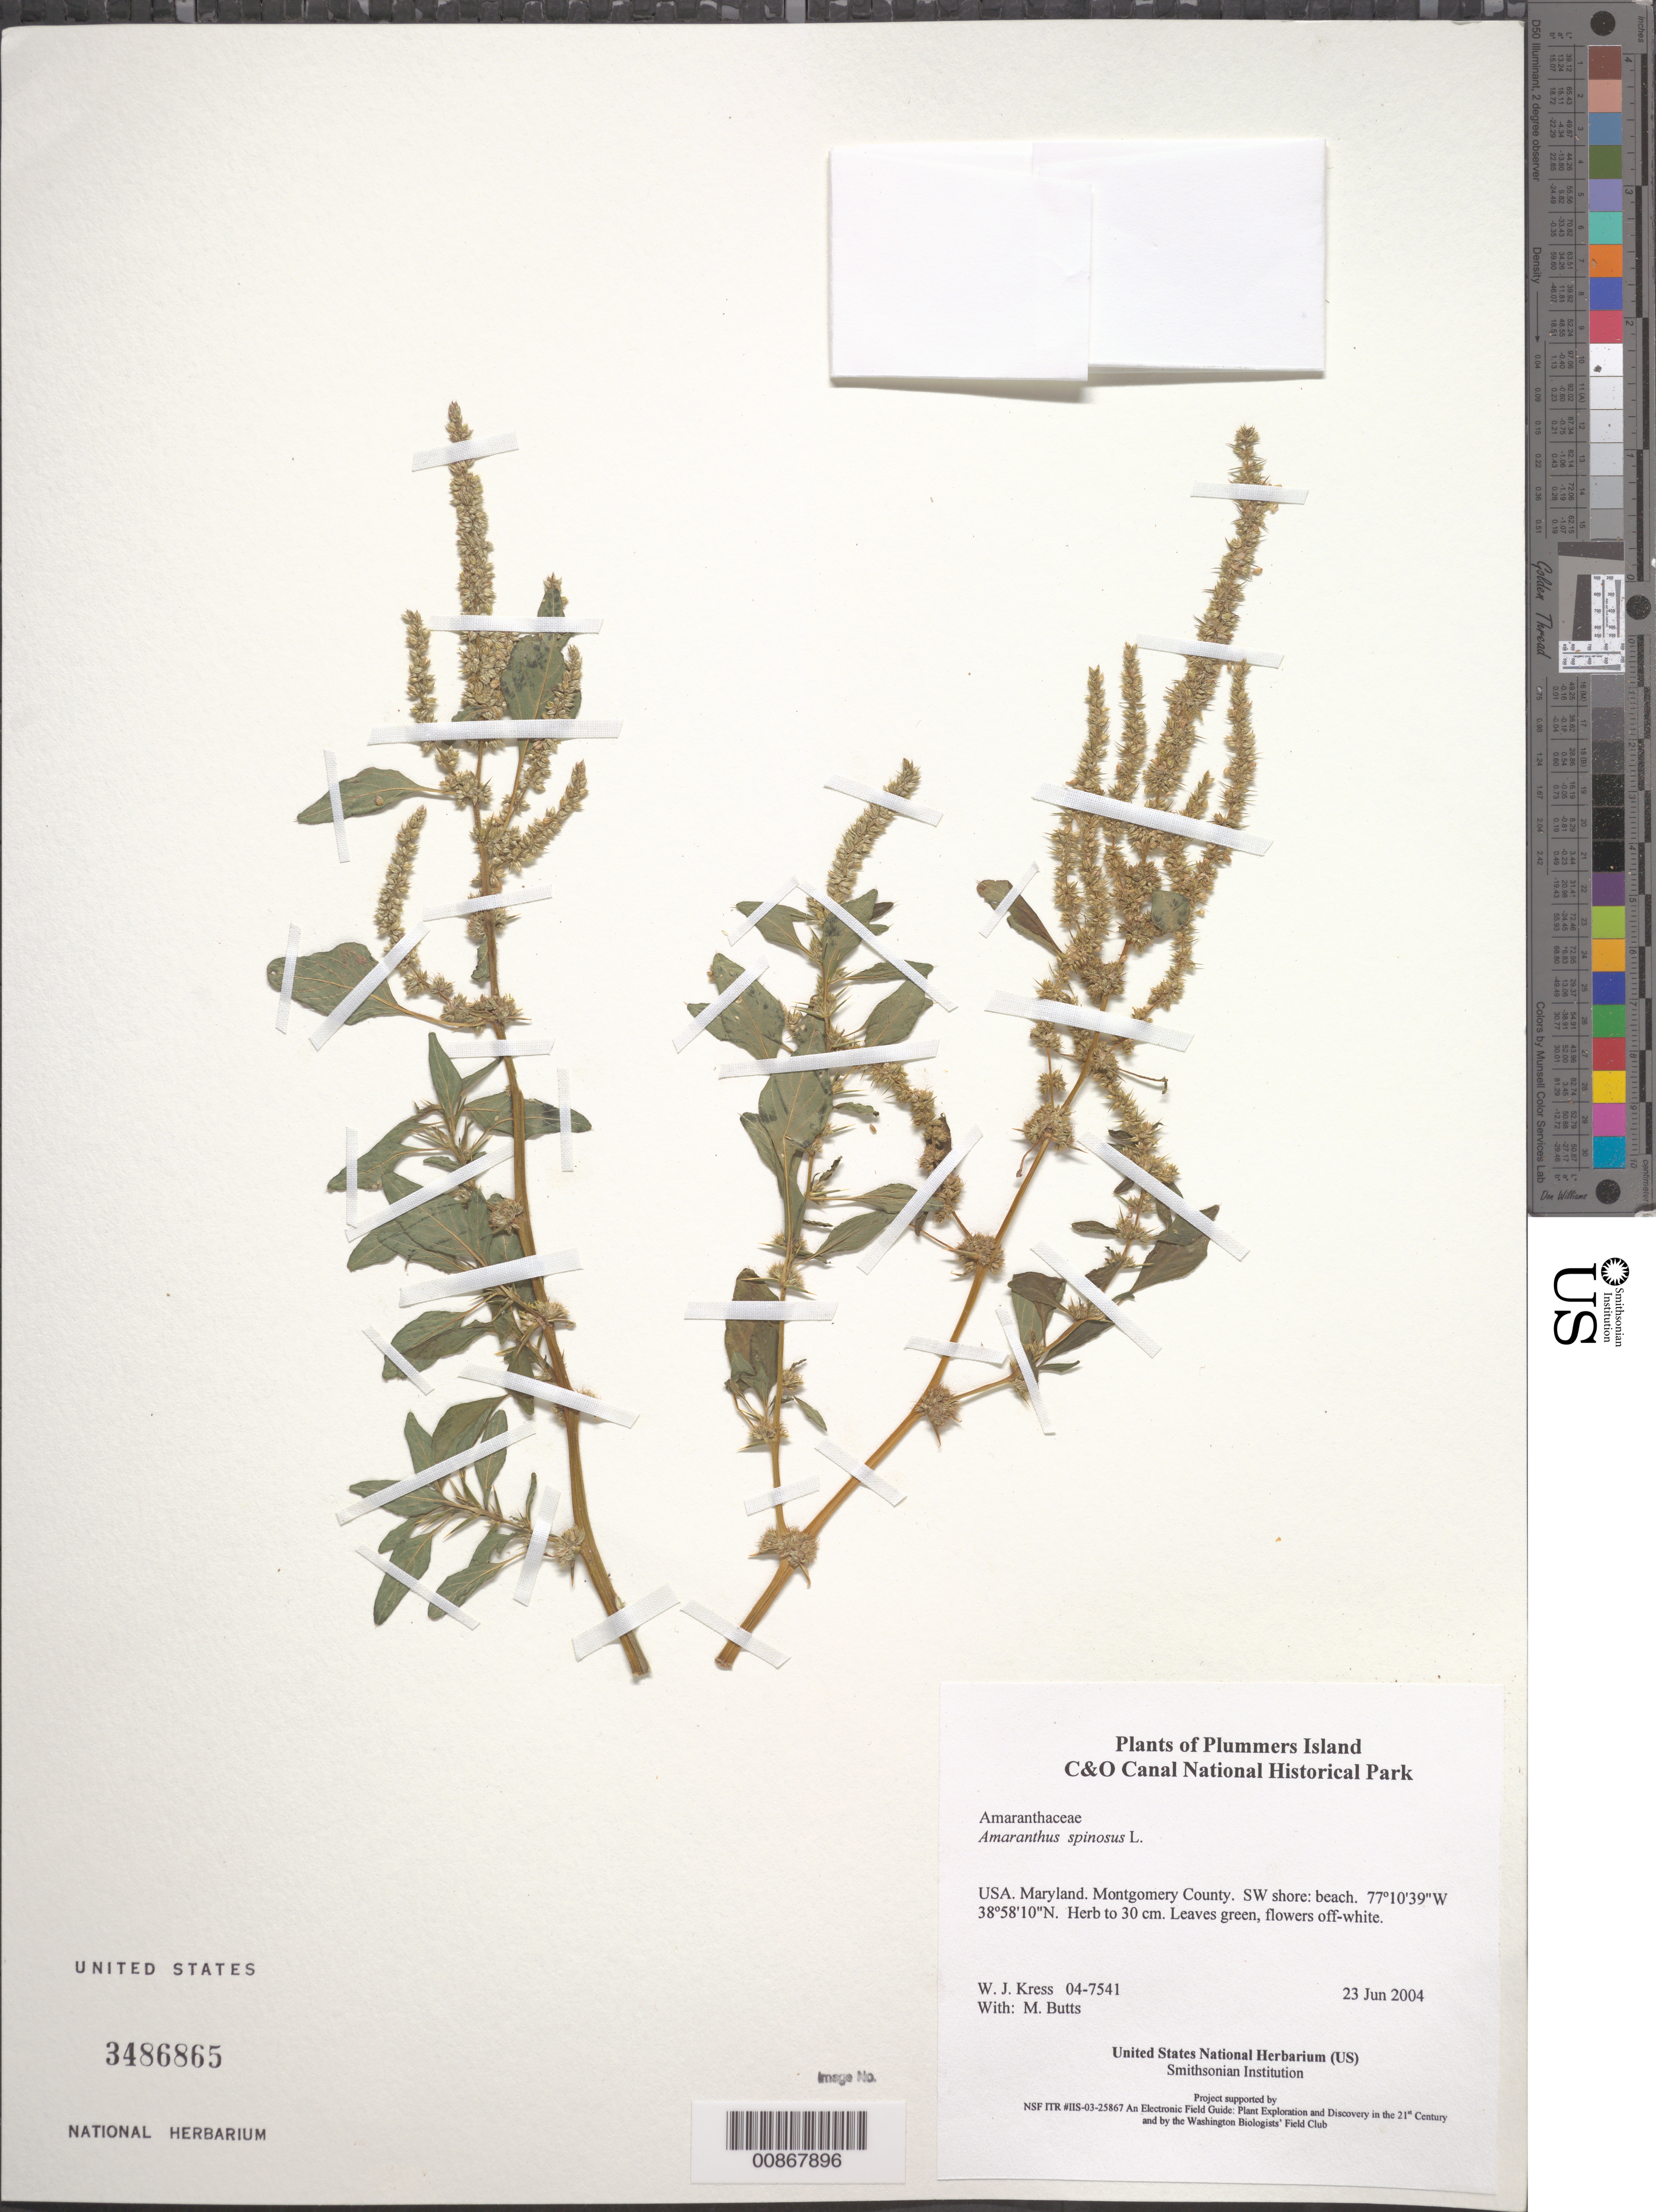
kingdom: Plantae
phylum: Tracheophyta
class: Magnoliopsida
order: Caryophyllales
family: Amaranthaceae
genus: Amaranthus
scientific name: Amaranthus spinosus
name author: L.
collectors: W. J. Kress & M. B. Butts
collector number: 04-7541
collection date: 2004-06-23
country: United States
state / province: Maryland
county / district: Montgomery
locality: Chesapeake and Ohio Canal National Historical Park, Plummers Island, SW shore: beach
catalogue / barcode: US 3486865